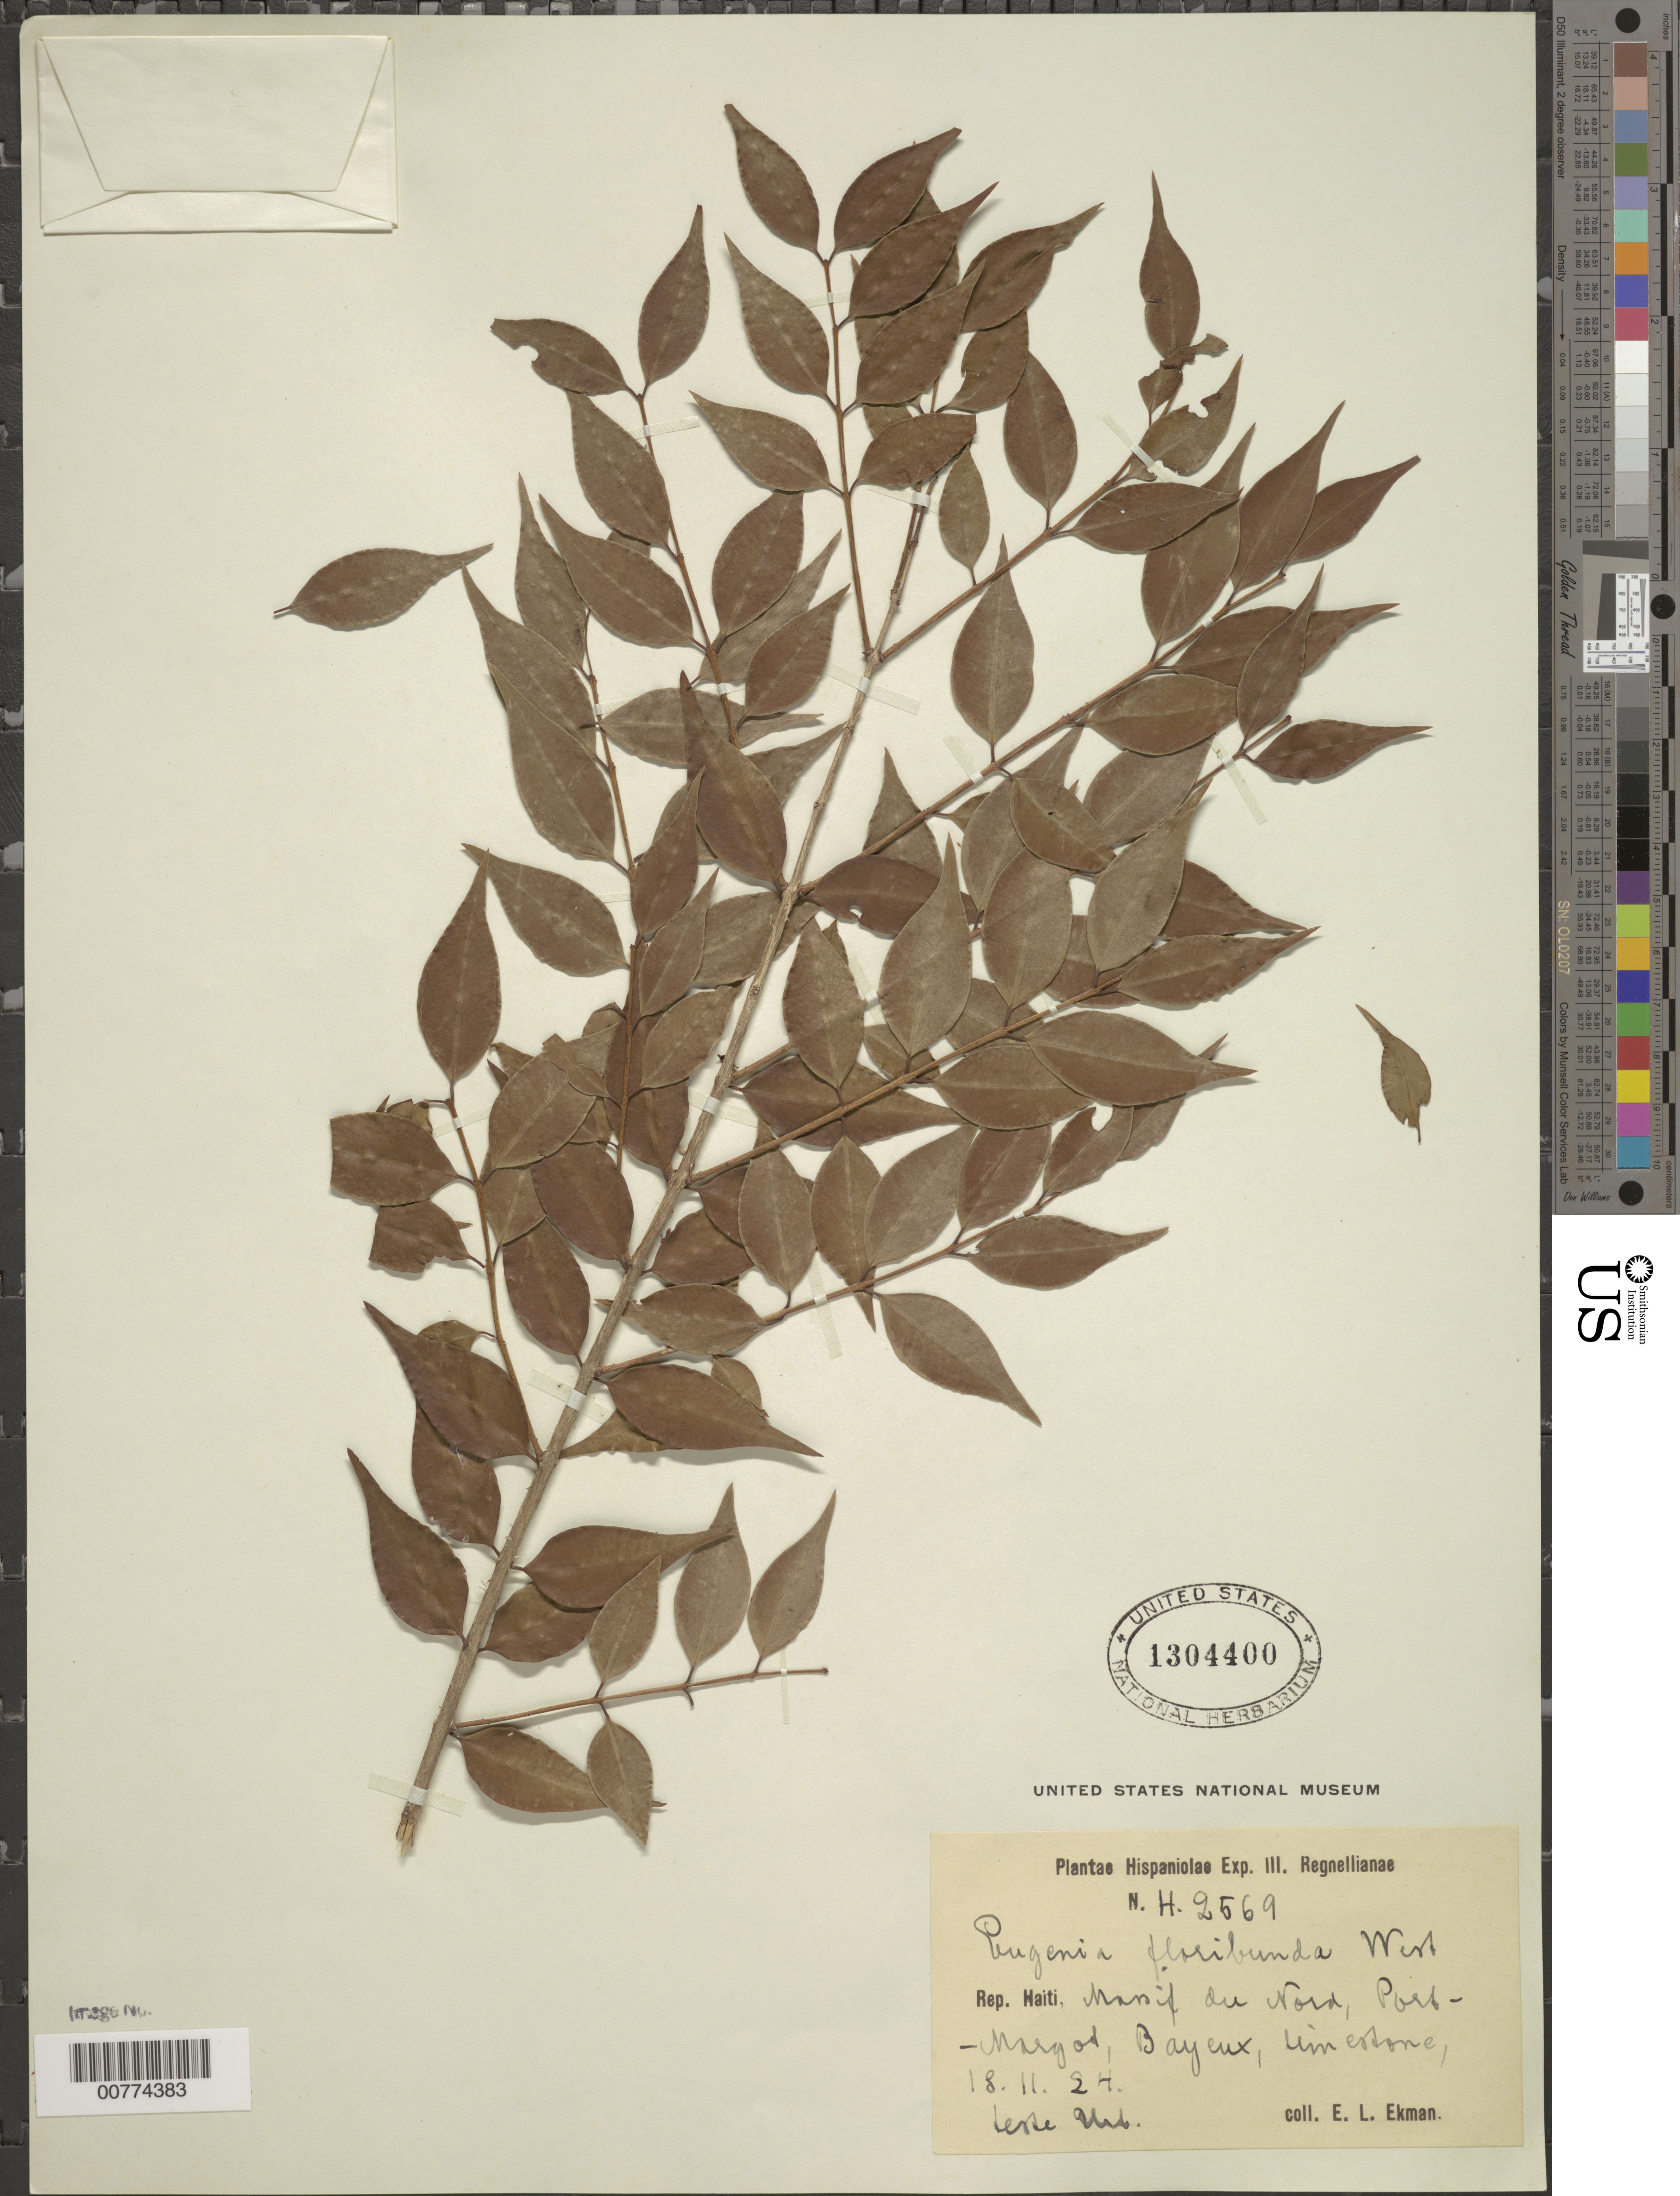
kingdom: Plantae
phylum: Tracheophyta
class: Magnoliopsida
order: Myrtales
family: Myrtaceae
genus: Myrciaria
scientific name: Myrciaria floribunda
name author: (H. West ex Willd.) O. Berg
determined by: Urban, Ignatz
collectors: E. L. Ekman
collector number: H 2569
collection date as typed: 18 Nov 1924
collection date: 1924-11-18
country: Haiti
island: Hispaniola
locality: Massif du Nord, Port-Margot, Bayeaux.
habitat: Limestone.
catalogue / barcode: US 1304400